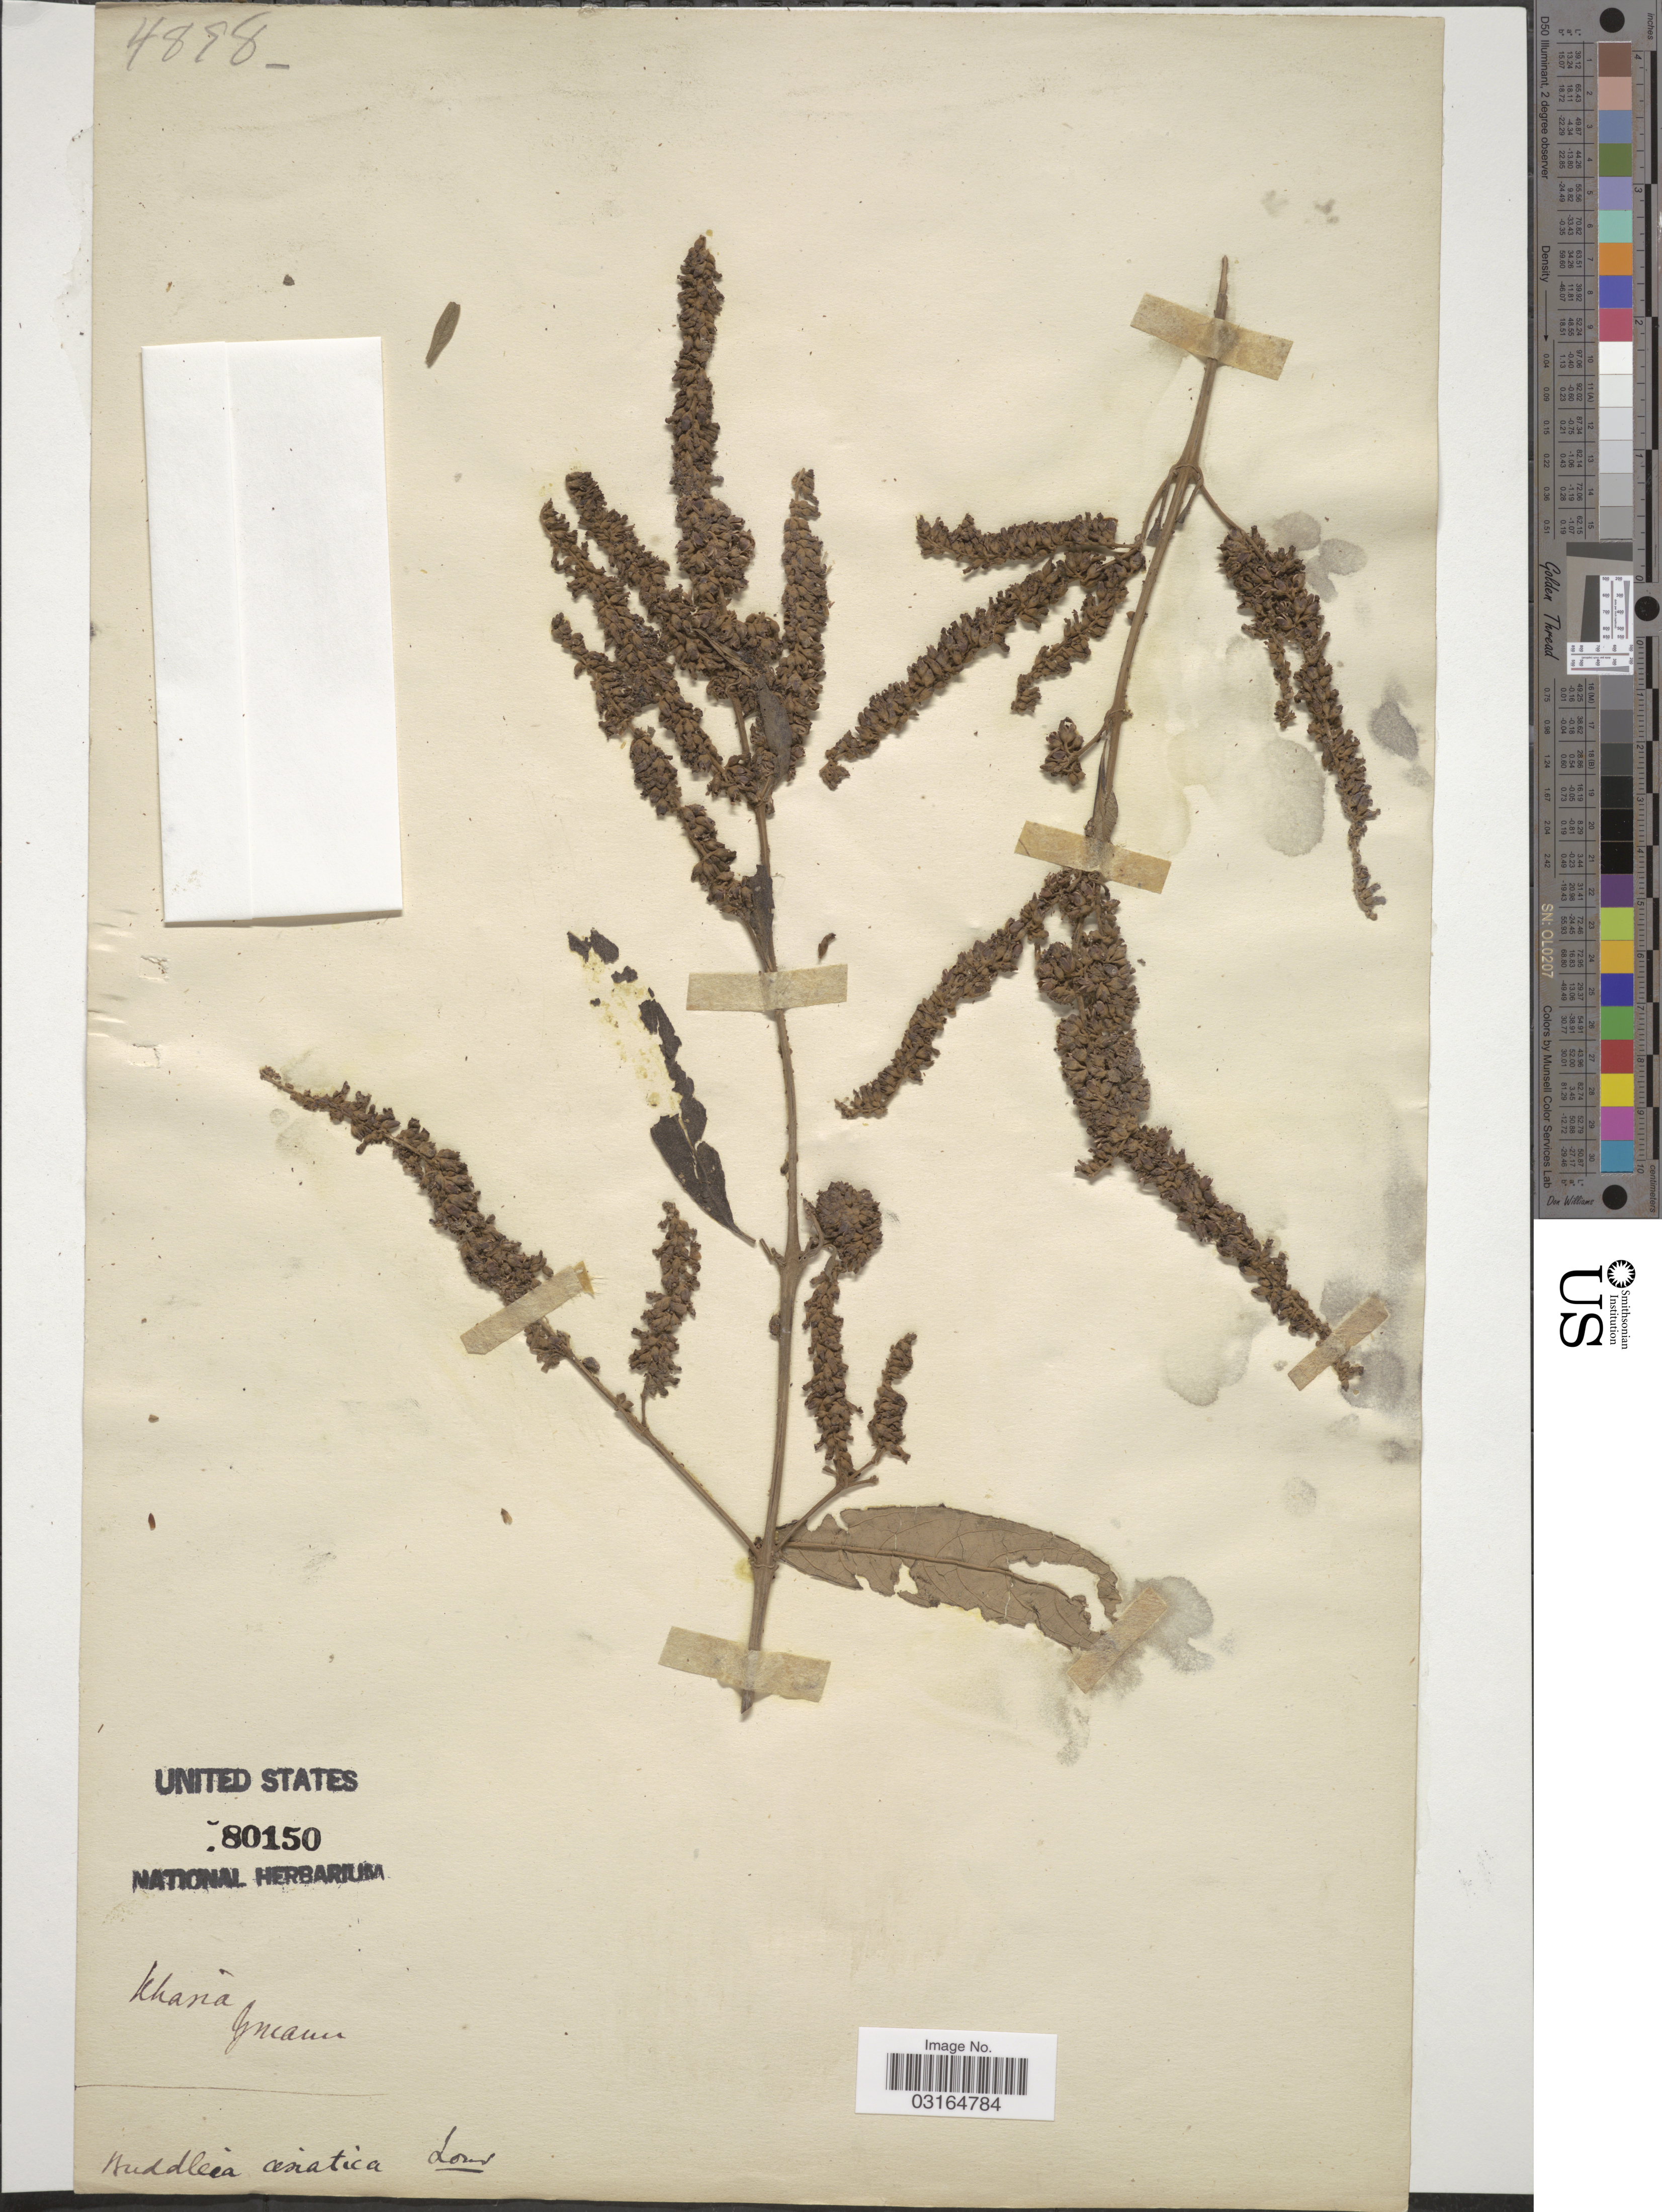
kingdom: Plantae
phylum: Tracheophyta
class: Magnoliopsida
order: Lamiales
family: Scrophulariaceae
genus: Buddleja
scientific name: Buddleja asiatica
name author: Lour.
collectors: G. Mann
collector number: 4898?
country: India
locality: Khasia.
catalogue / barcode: US 80150